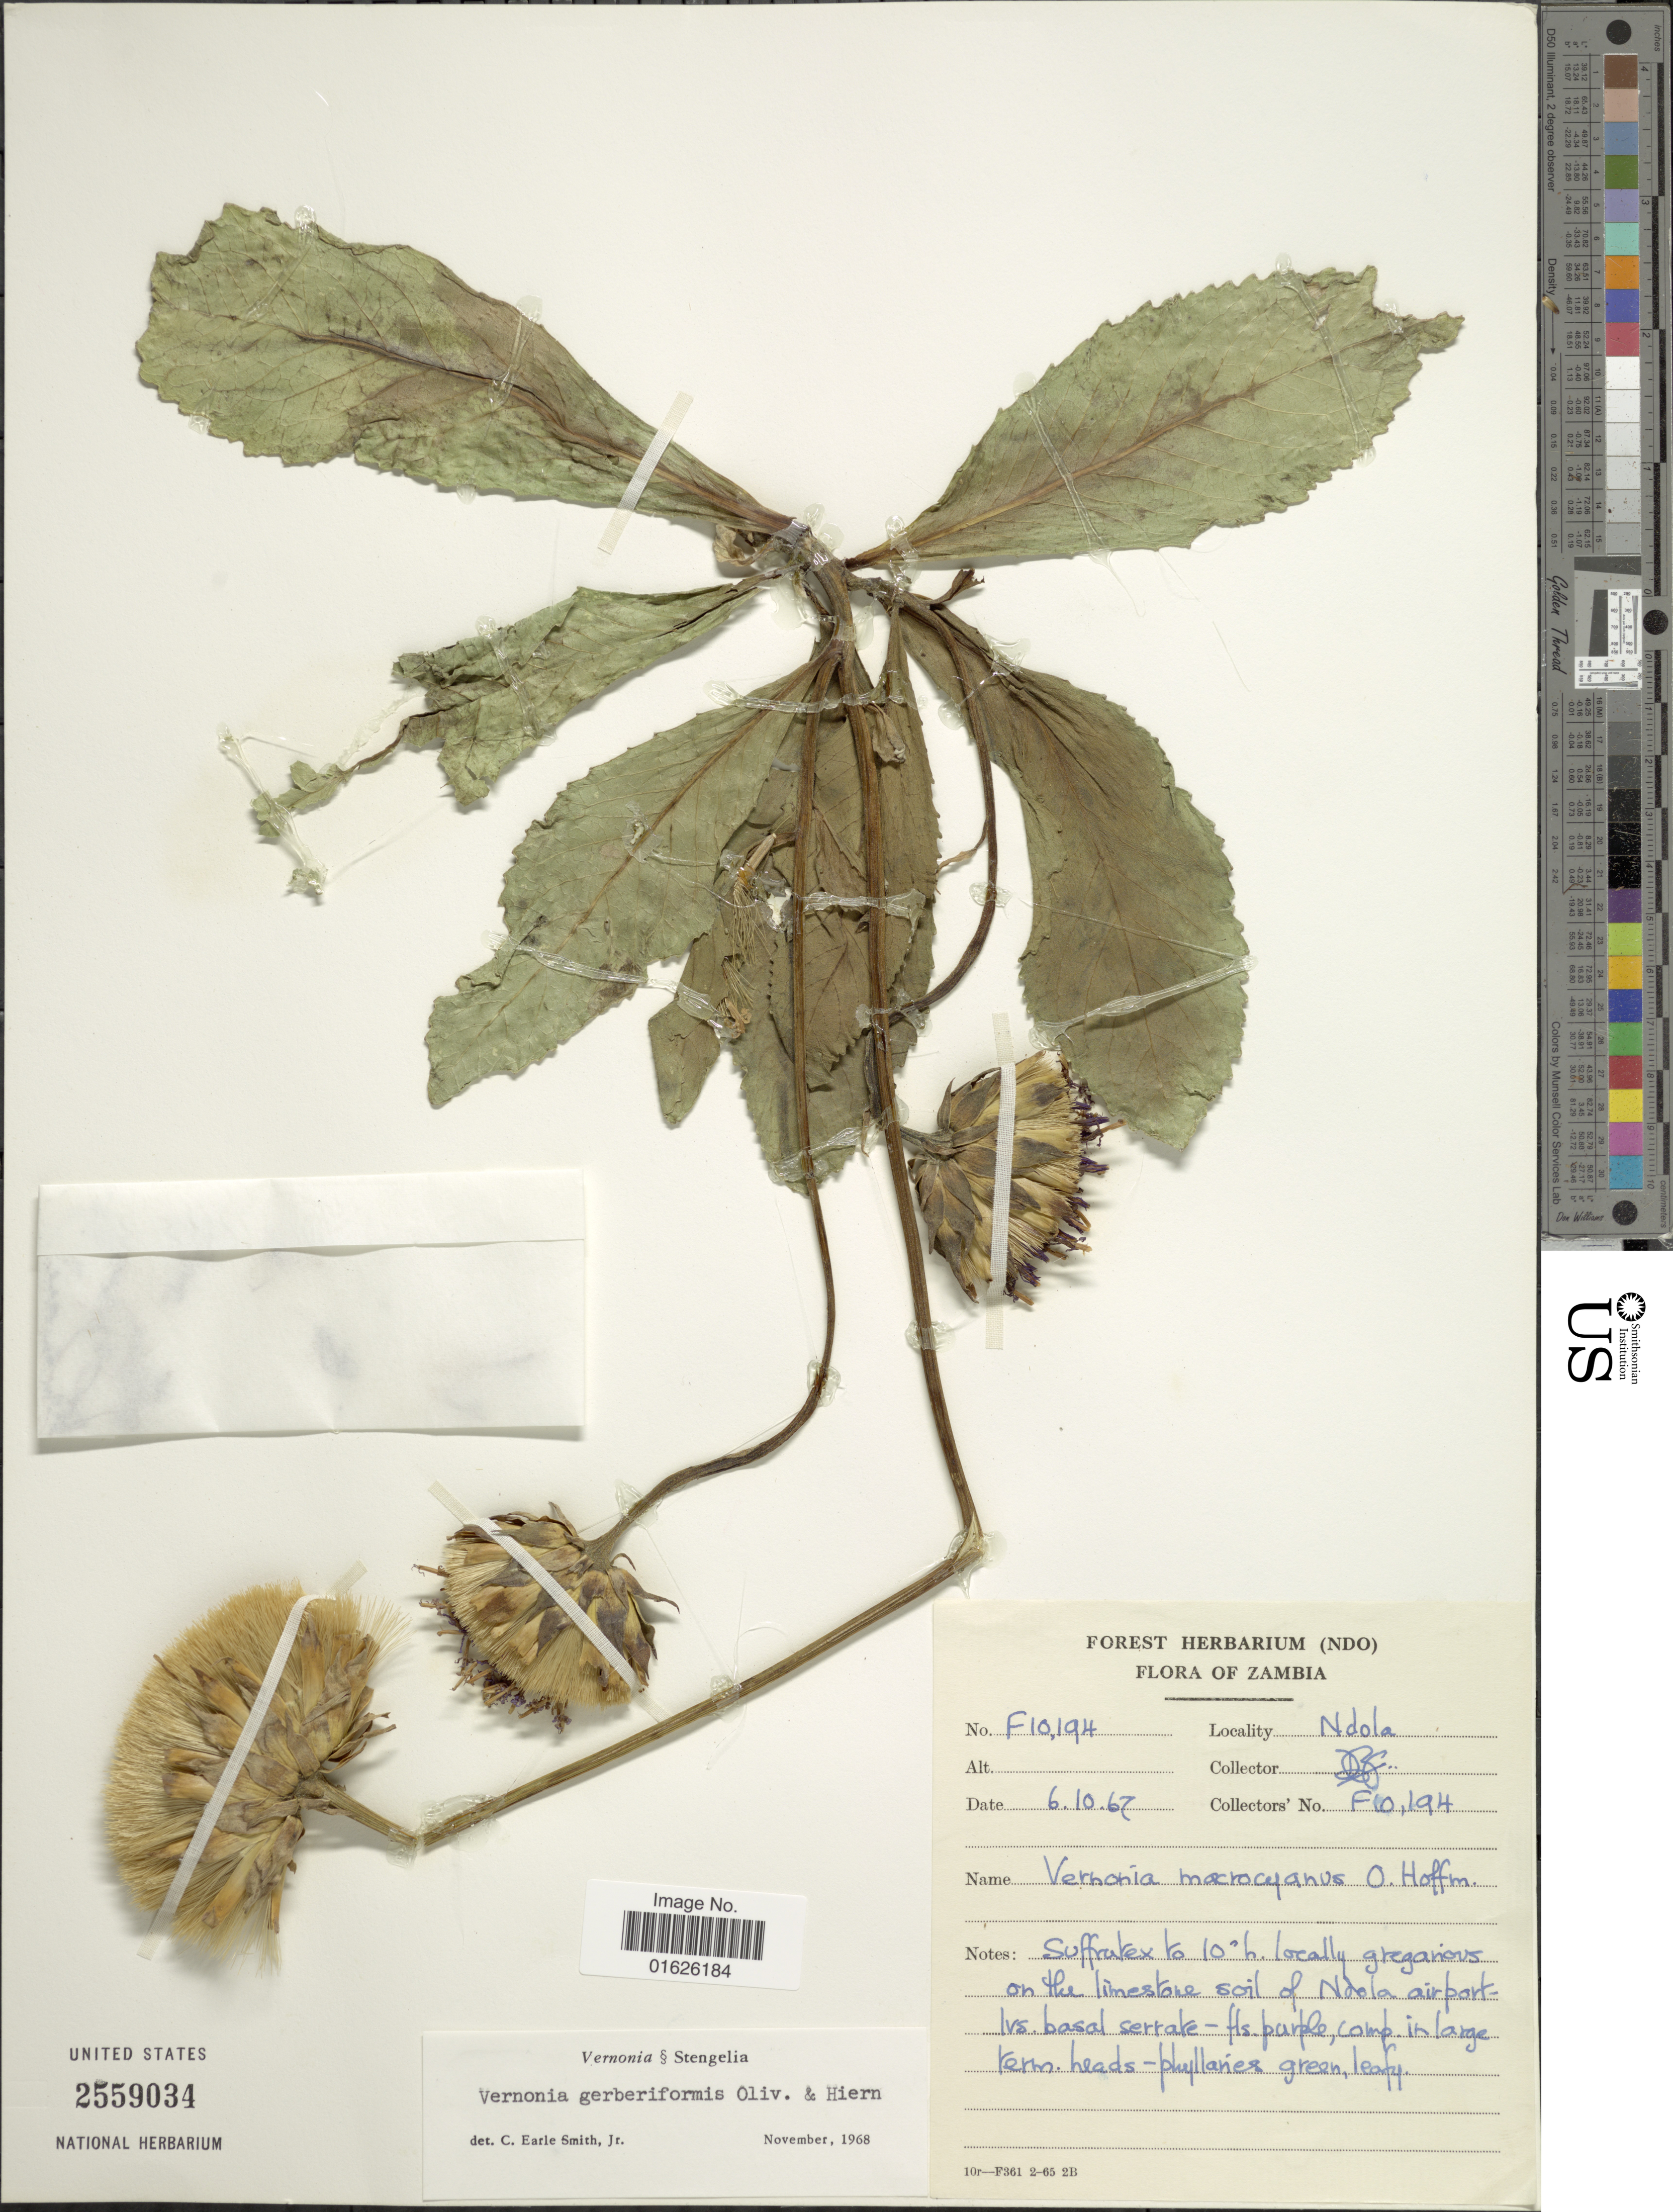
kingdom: Plantae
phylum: Tracheophyta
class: Magnoliopsida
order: Asterales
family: Asteraceae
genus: Linzia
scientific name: Linzia gerberiformis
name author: (Oliv. & Hiern in Oliv.) H. Rob.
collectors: D. B. Fanshawe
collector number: F 10194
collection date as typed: Transcribed d/m/y: 6/10/67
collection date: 1967-10-06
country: Zambia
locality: Ndola, Ndola airport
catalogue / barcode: US 2559034